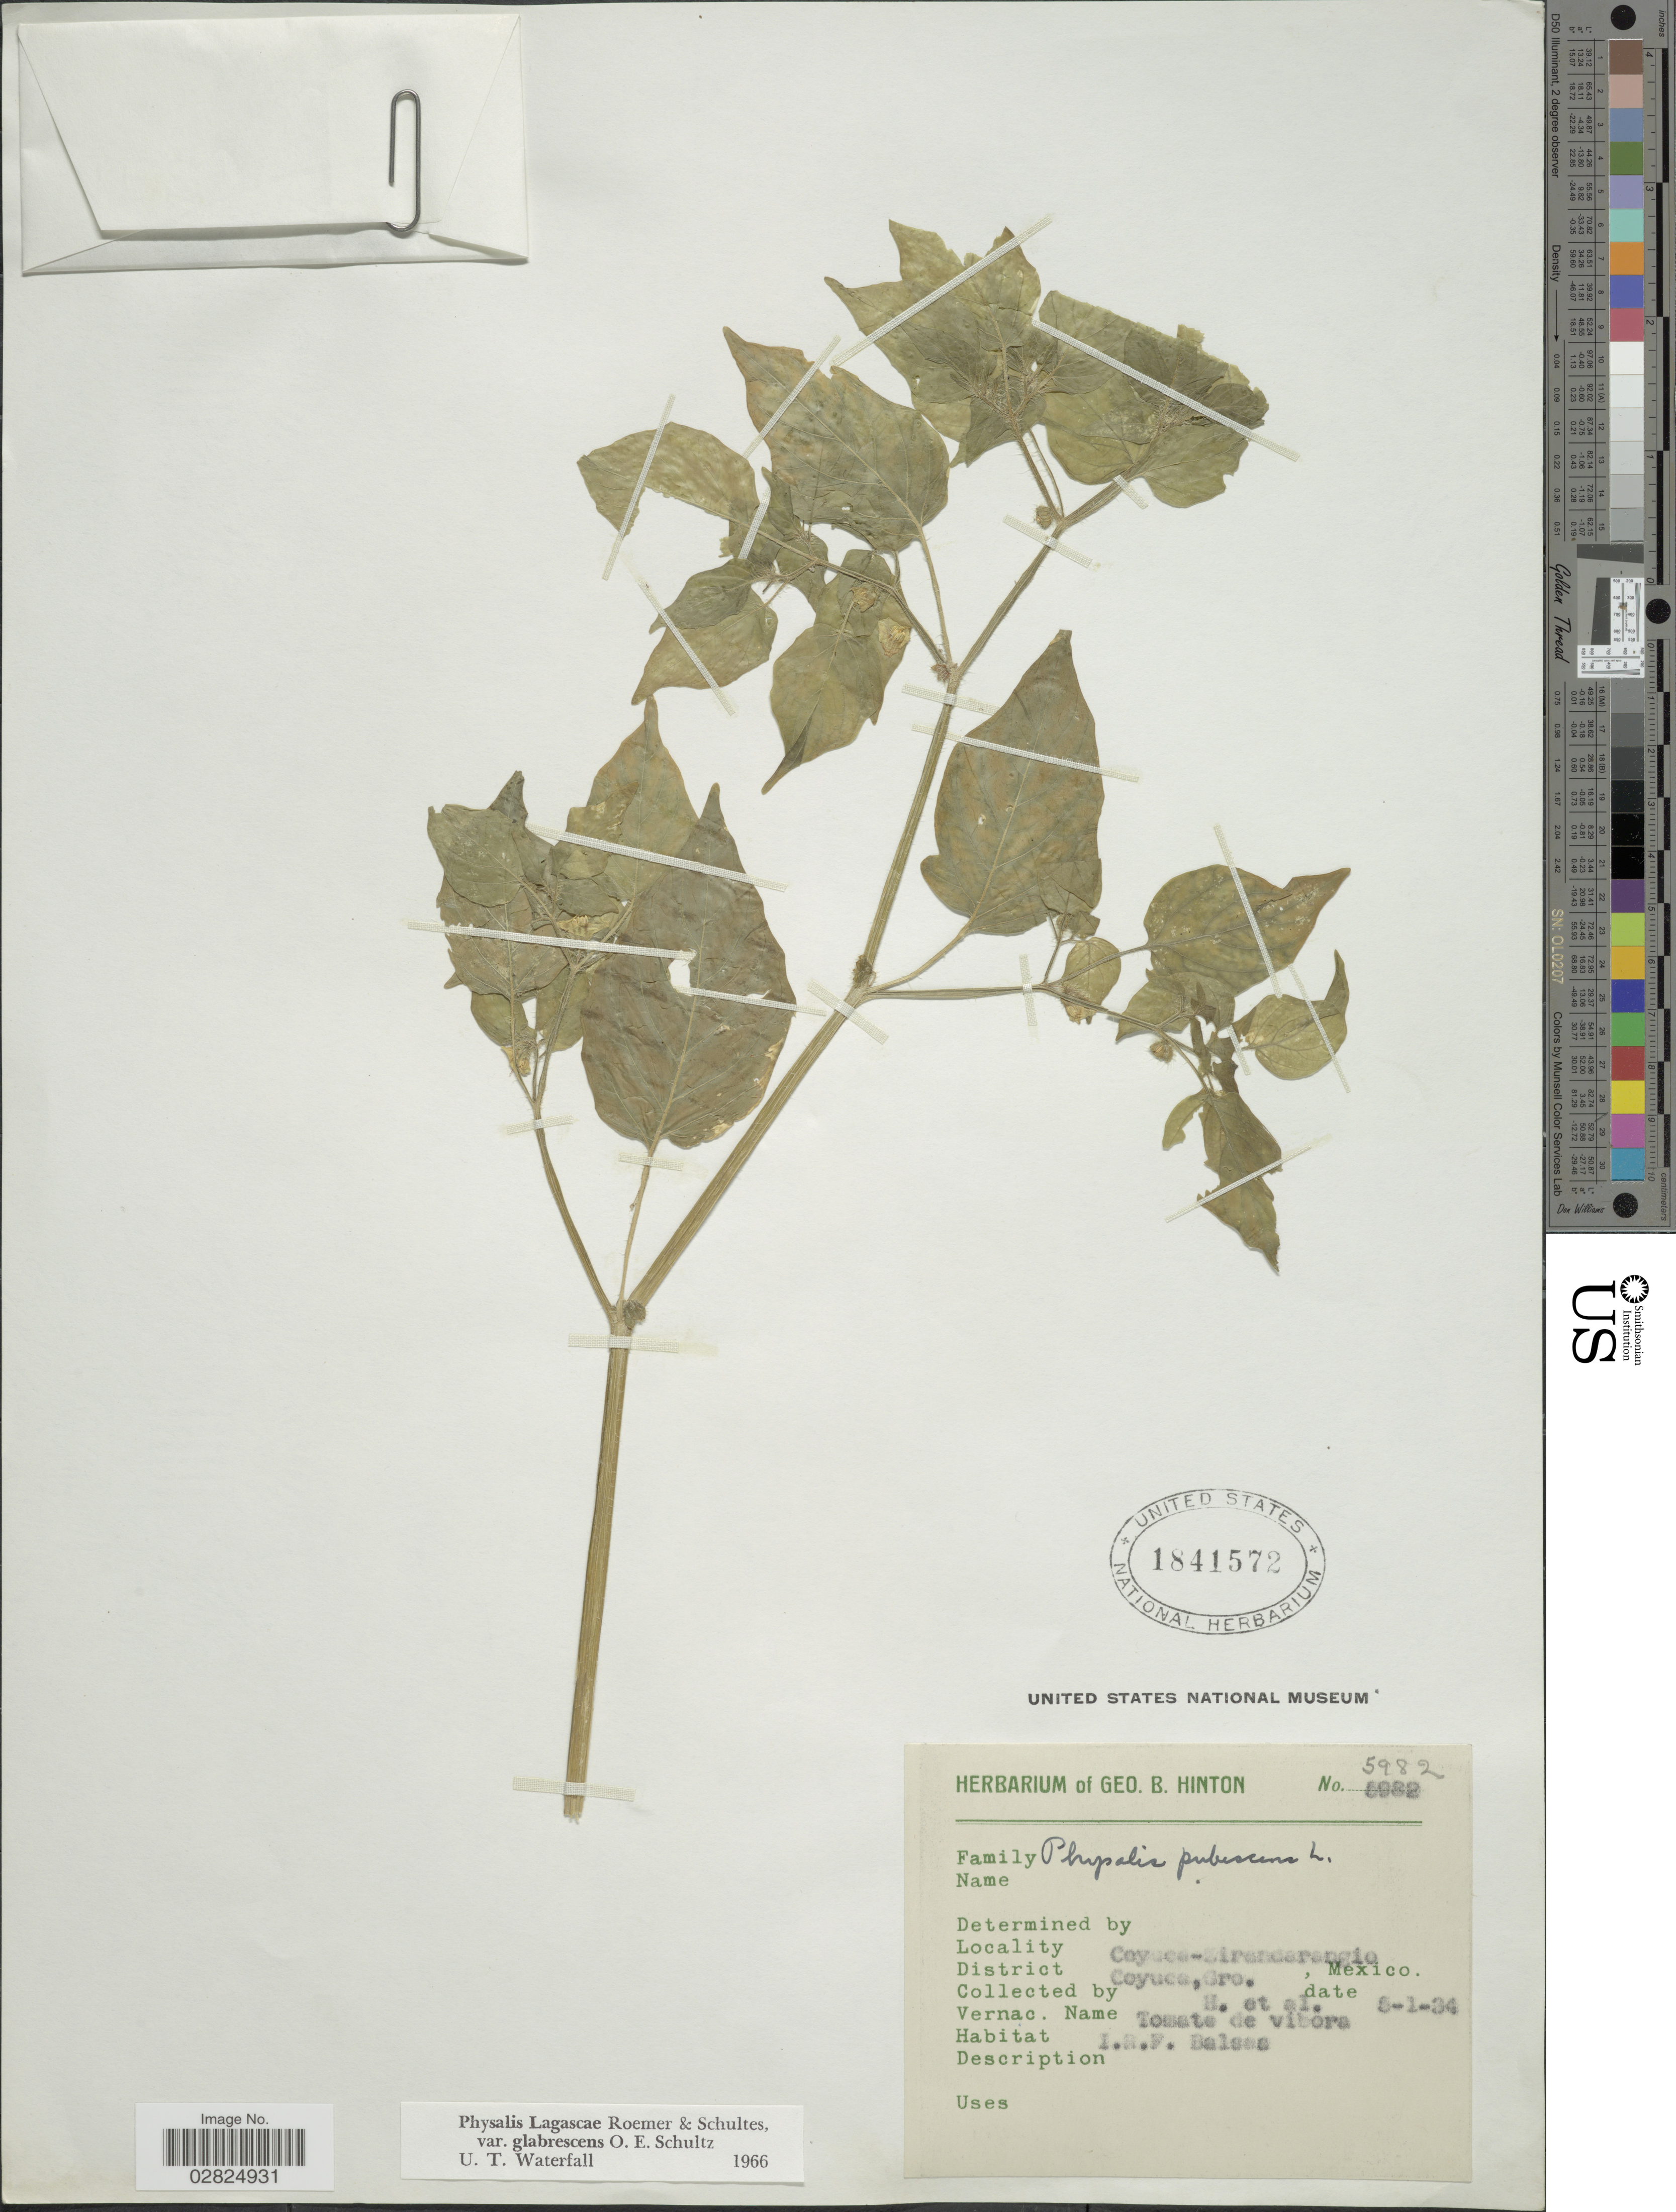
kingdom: Plantae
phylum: Tracheophyta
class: Magnoliopsida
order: Solanales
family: Solanaceae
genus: Physalis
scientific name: Physalis lagascae var. glabrescens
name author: O.E. Schulz in Urb.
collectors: G. B. Hinton & et al.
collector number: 5982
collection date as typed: Transcribed d/m/y: 5/1/34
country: Mexico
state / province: Guerrero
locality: Coyuca-Zirandarangio. District Coyuca.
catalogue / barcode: US 1841572